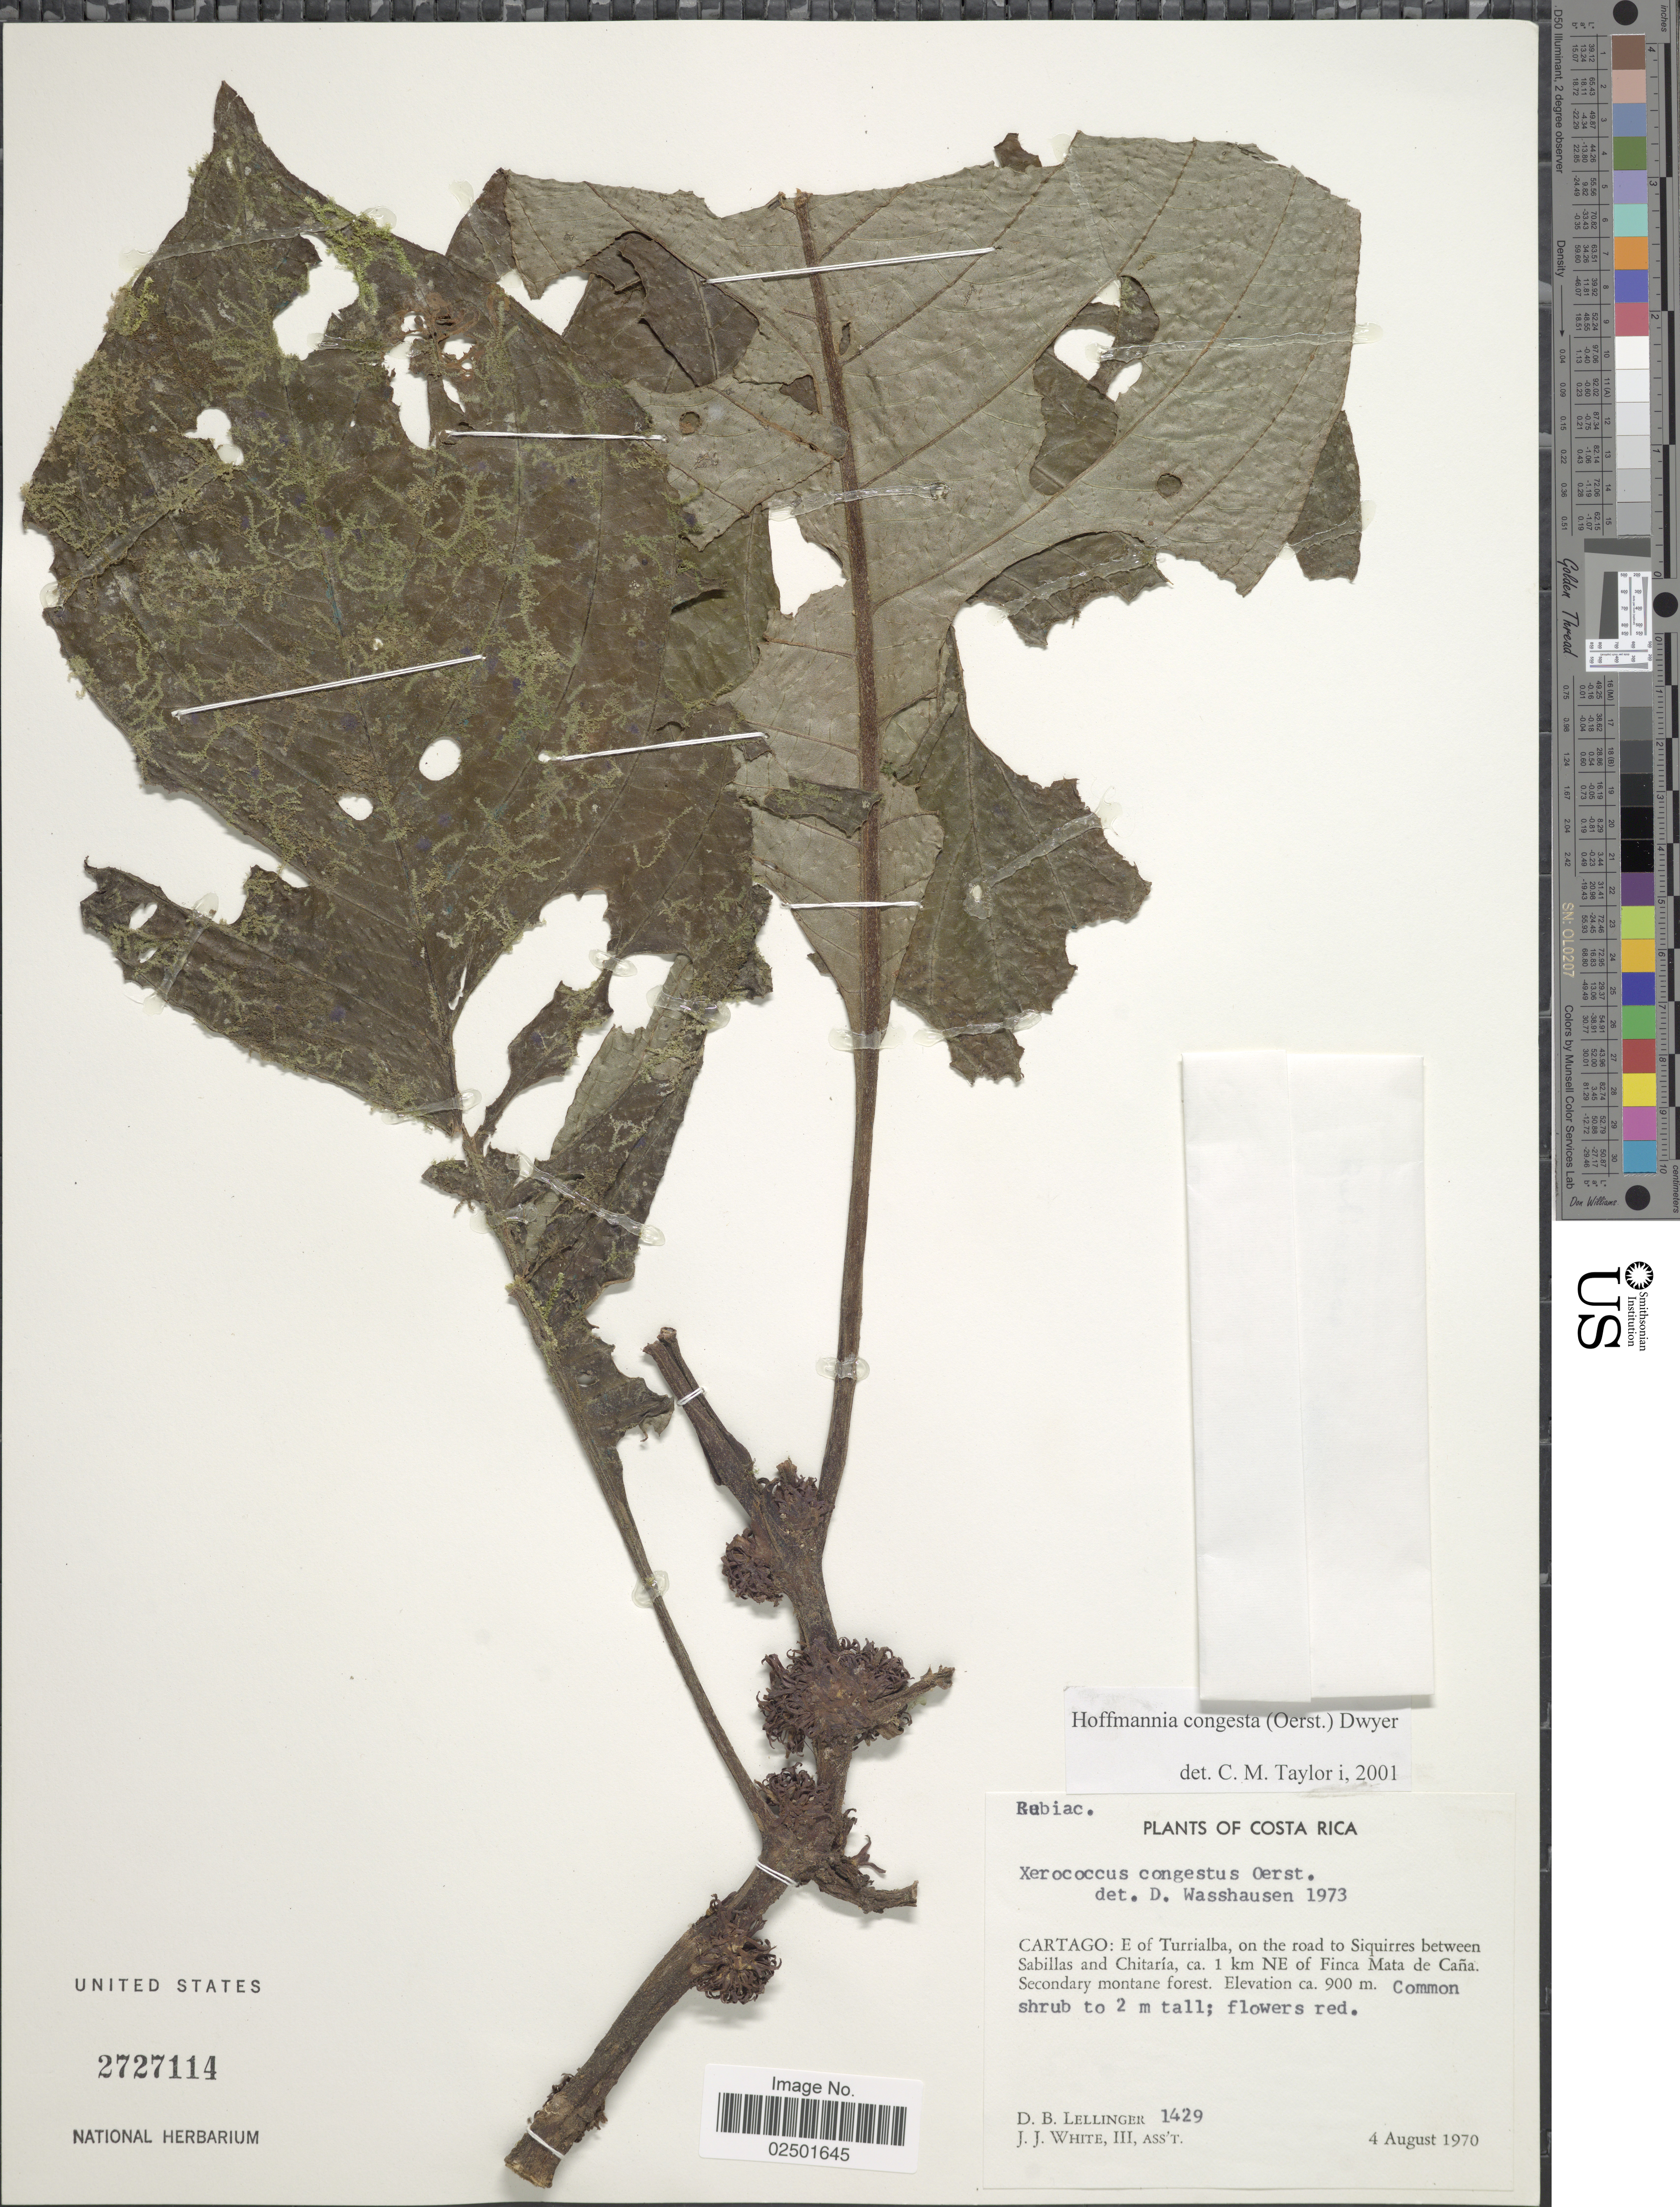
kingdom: Plantae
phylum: Tracheophyta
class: Magnoliopsida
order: Gentianales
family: Rubiaceae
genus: Hoffmannia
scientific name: Hoffmannia congesta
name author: (Oerst.) Dwyer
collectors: D. B. Lellinger & J. J. White III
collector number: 1429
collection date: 1970-08-04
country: Costa Rica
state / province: Cartago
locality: E of Turrialba, on the road to Siquierres between Sabillas and Chitaría, ca. 1 km NE of Finca Mata de Caña. Secondary montane forest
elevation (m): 900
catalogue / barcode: US 2727114